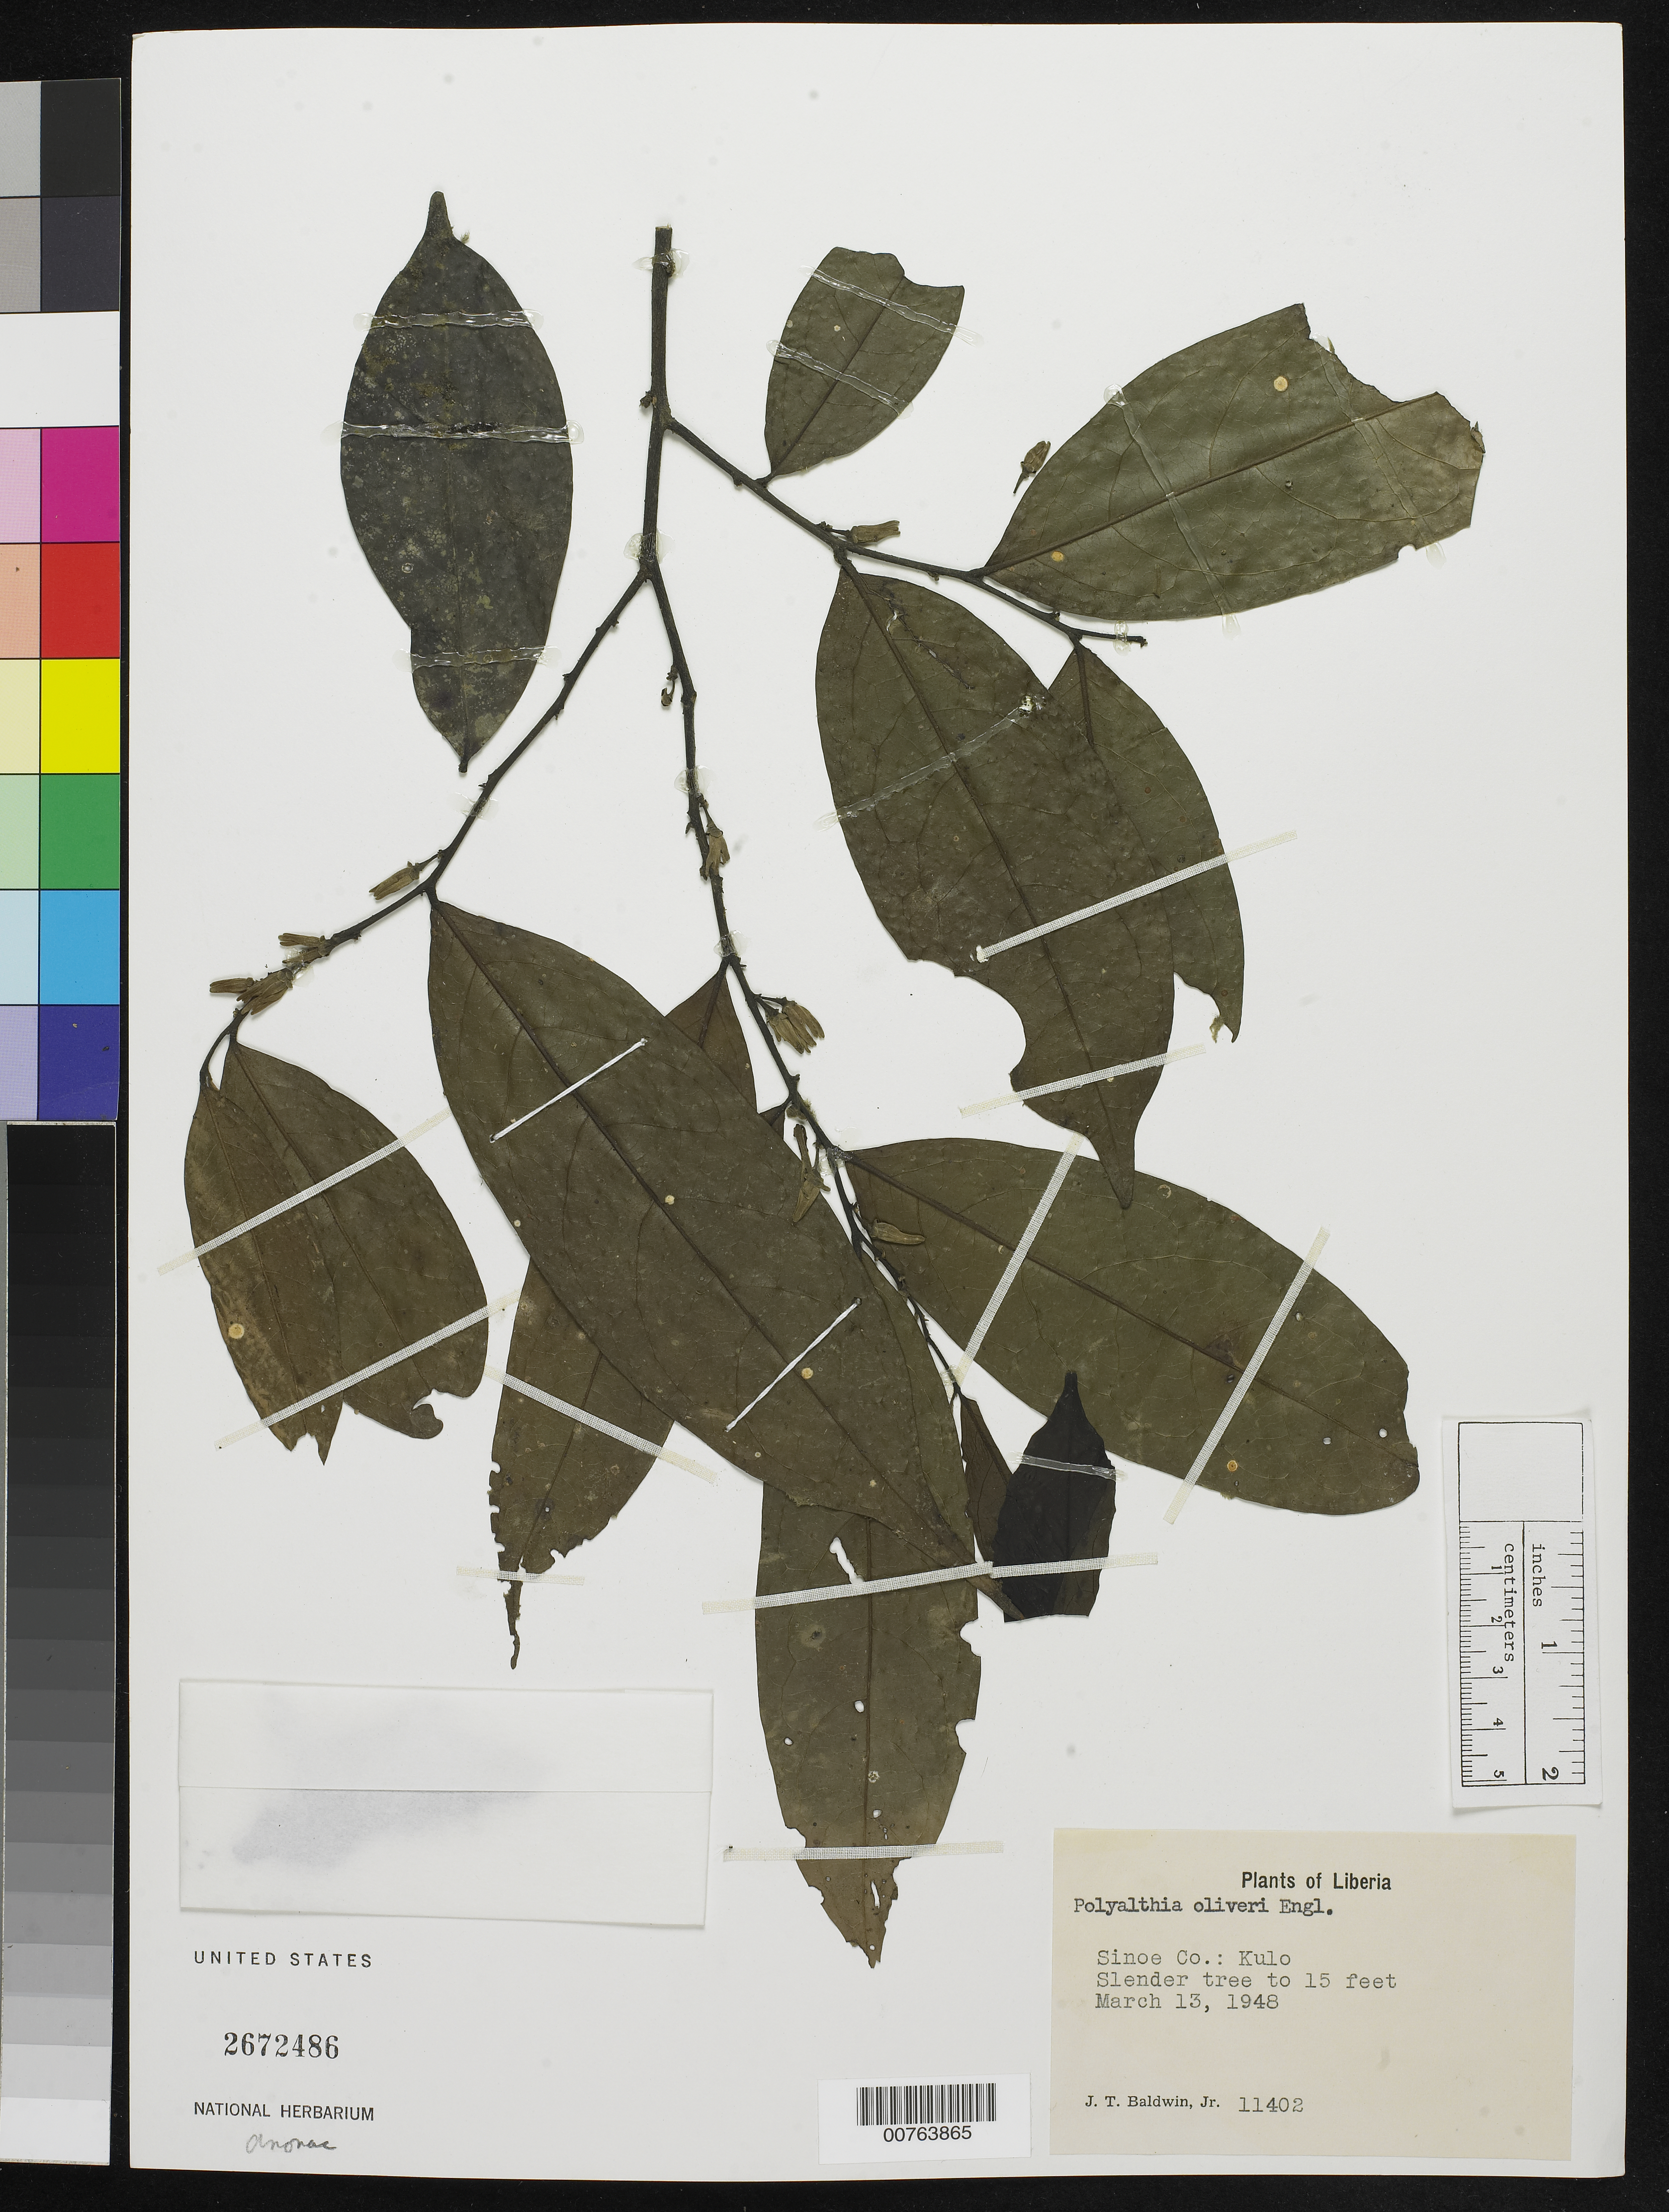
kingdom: Plantae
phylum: Tracheophyta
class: Magnoliopsida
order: Magnoliales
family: Annonaceae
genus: Polyalthia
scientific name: Polyalthia oliveri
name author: Engl.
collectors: J. T. Baldwin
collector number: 11402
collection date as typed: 13 Mar 1948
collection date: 1948-03-13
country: Liberia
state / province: Sinoe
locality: Kulo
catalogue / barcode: US 2672486